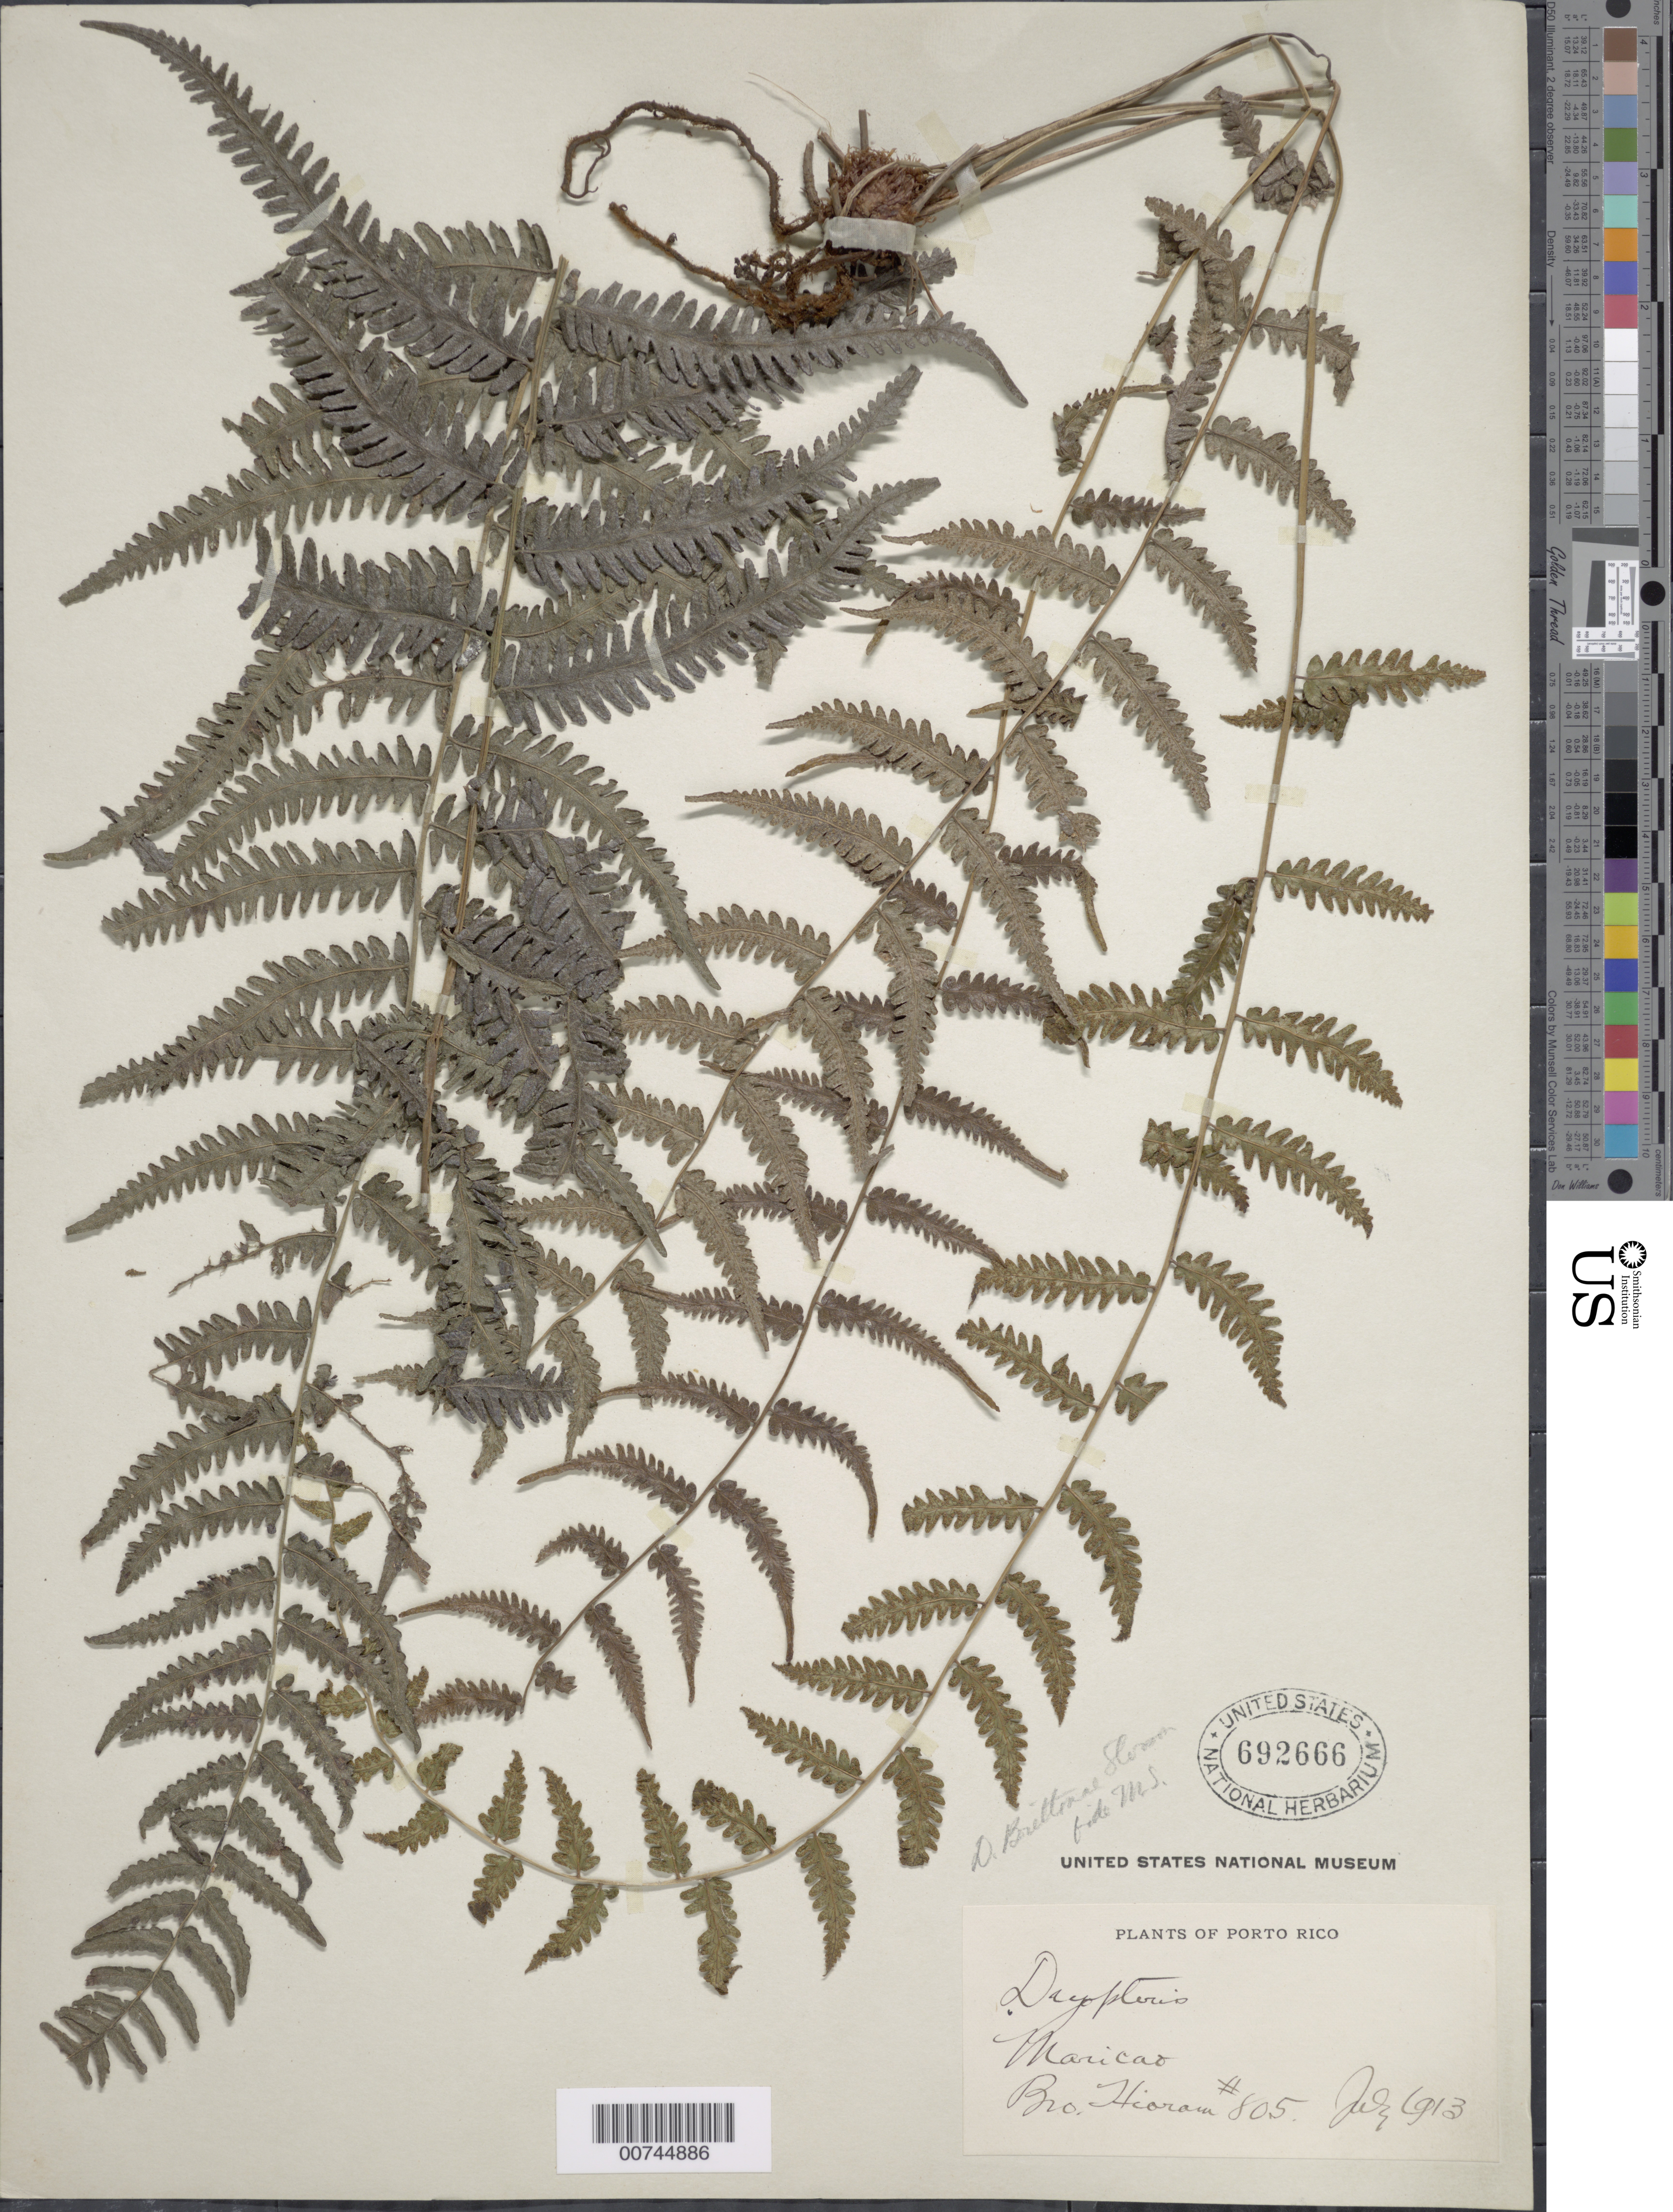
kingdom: Plantae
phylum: Tracheophyta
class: Polypodiopsida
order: Polypodiales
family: Thelypteridaceae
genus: Goniopteris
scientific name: Goniopteris brittonae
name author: (Slosson ex Maxon) Ching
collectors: Bro. Hioram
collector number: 805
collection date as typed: Jul 1913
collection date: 1913-07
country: Puerto Rico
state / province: Maricao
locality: Maricao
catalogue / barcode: US 692666